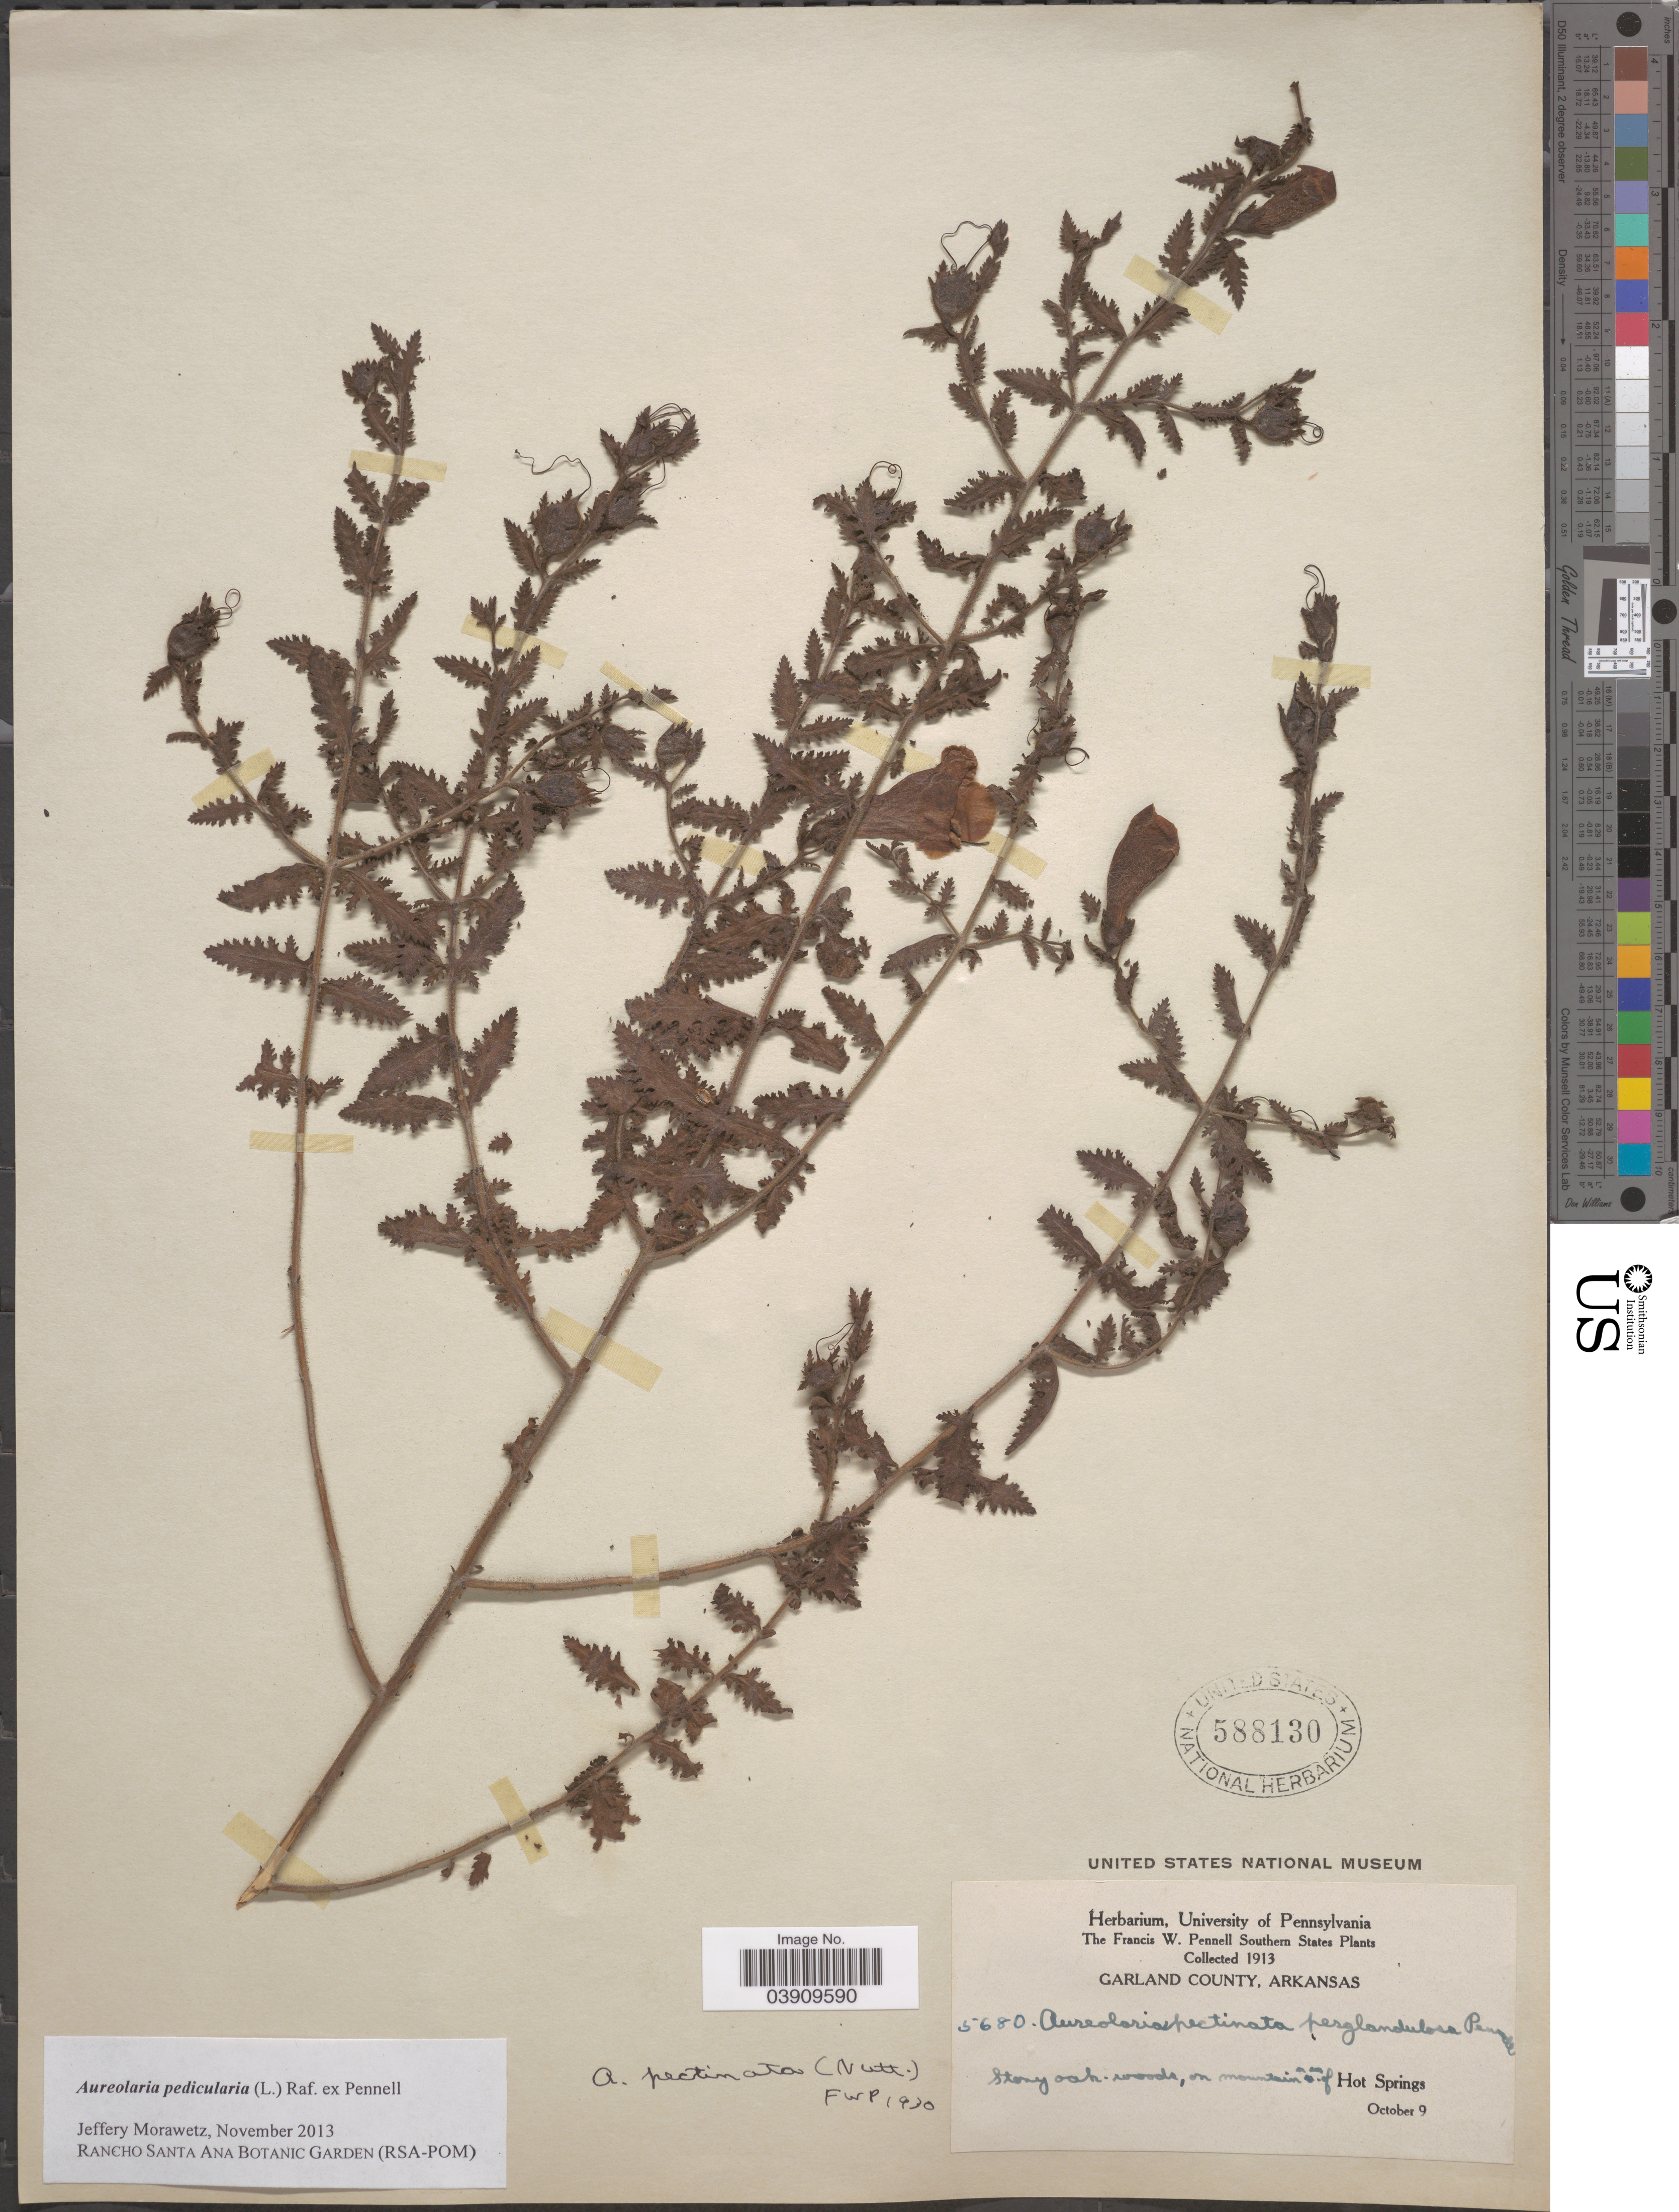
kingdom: Plantae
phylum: Tracheophyta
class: Magnoliopsida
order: Lamiales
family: Orobanchaceae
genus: Aureolaria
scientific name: Aureolaria pedicularia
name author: (L.) Raf. ex Farw.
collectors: F. W. Pennell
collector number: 5680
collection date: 1913-10-09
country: United States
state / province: Arkansas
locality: Southern States. Garland County. On mountain n.w. of Hot Springs.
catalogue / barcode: US 588130